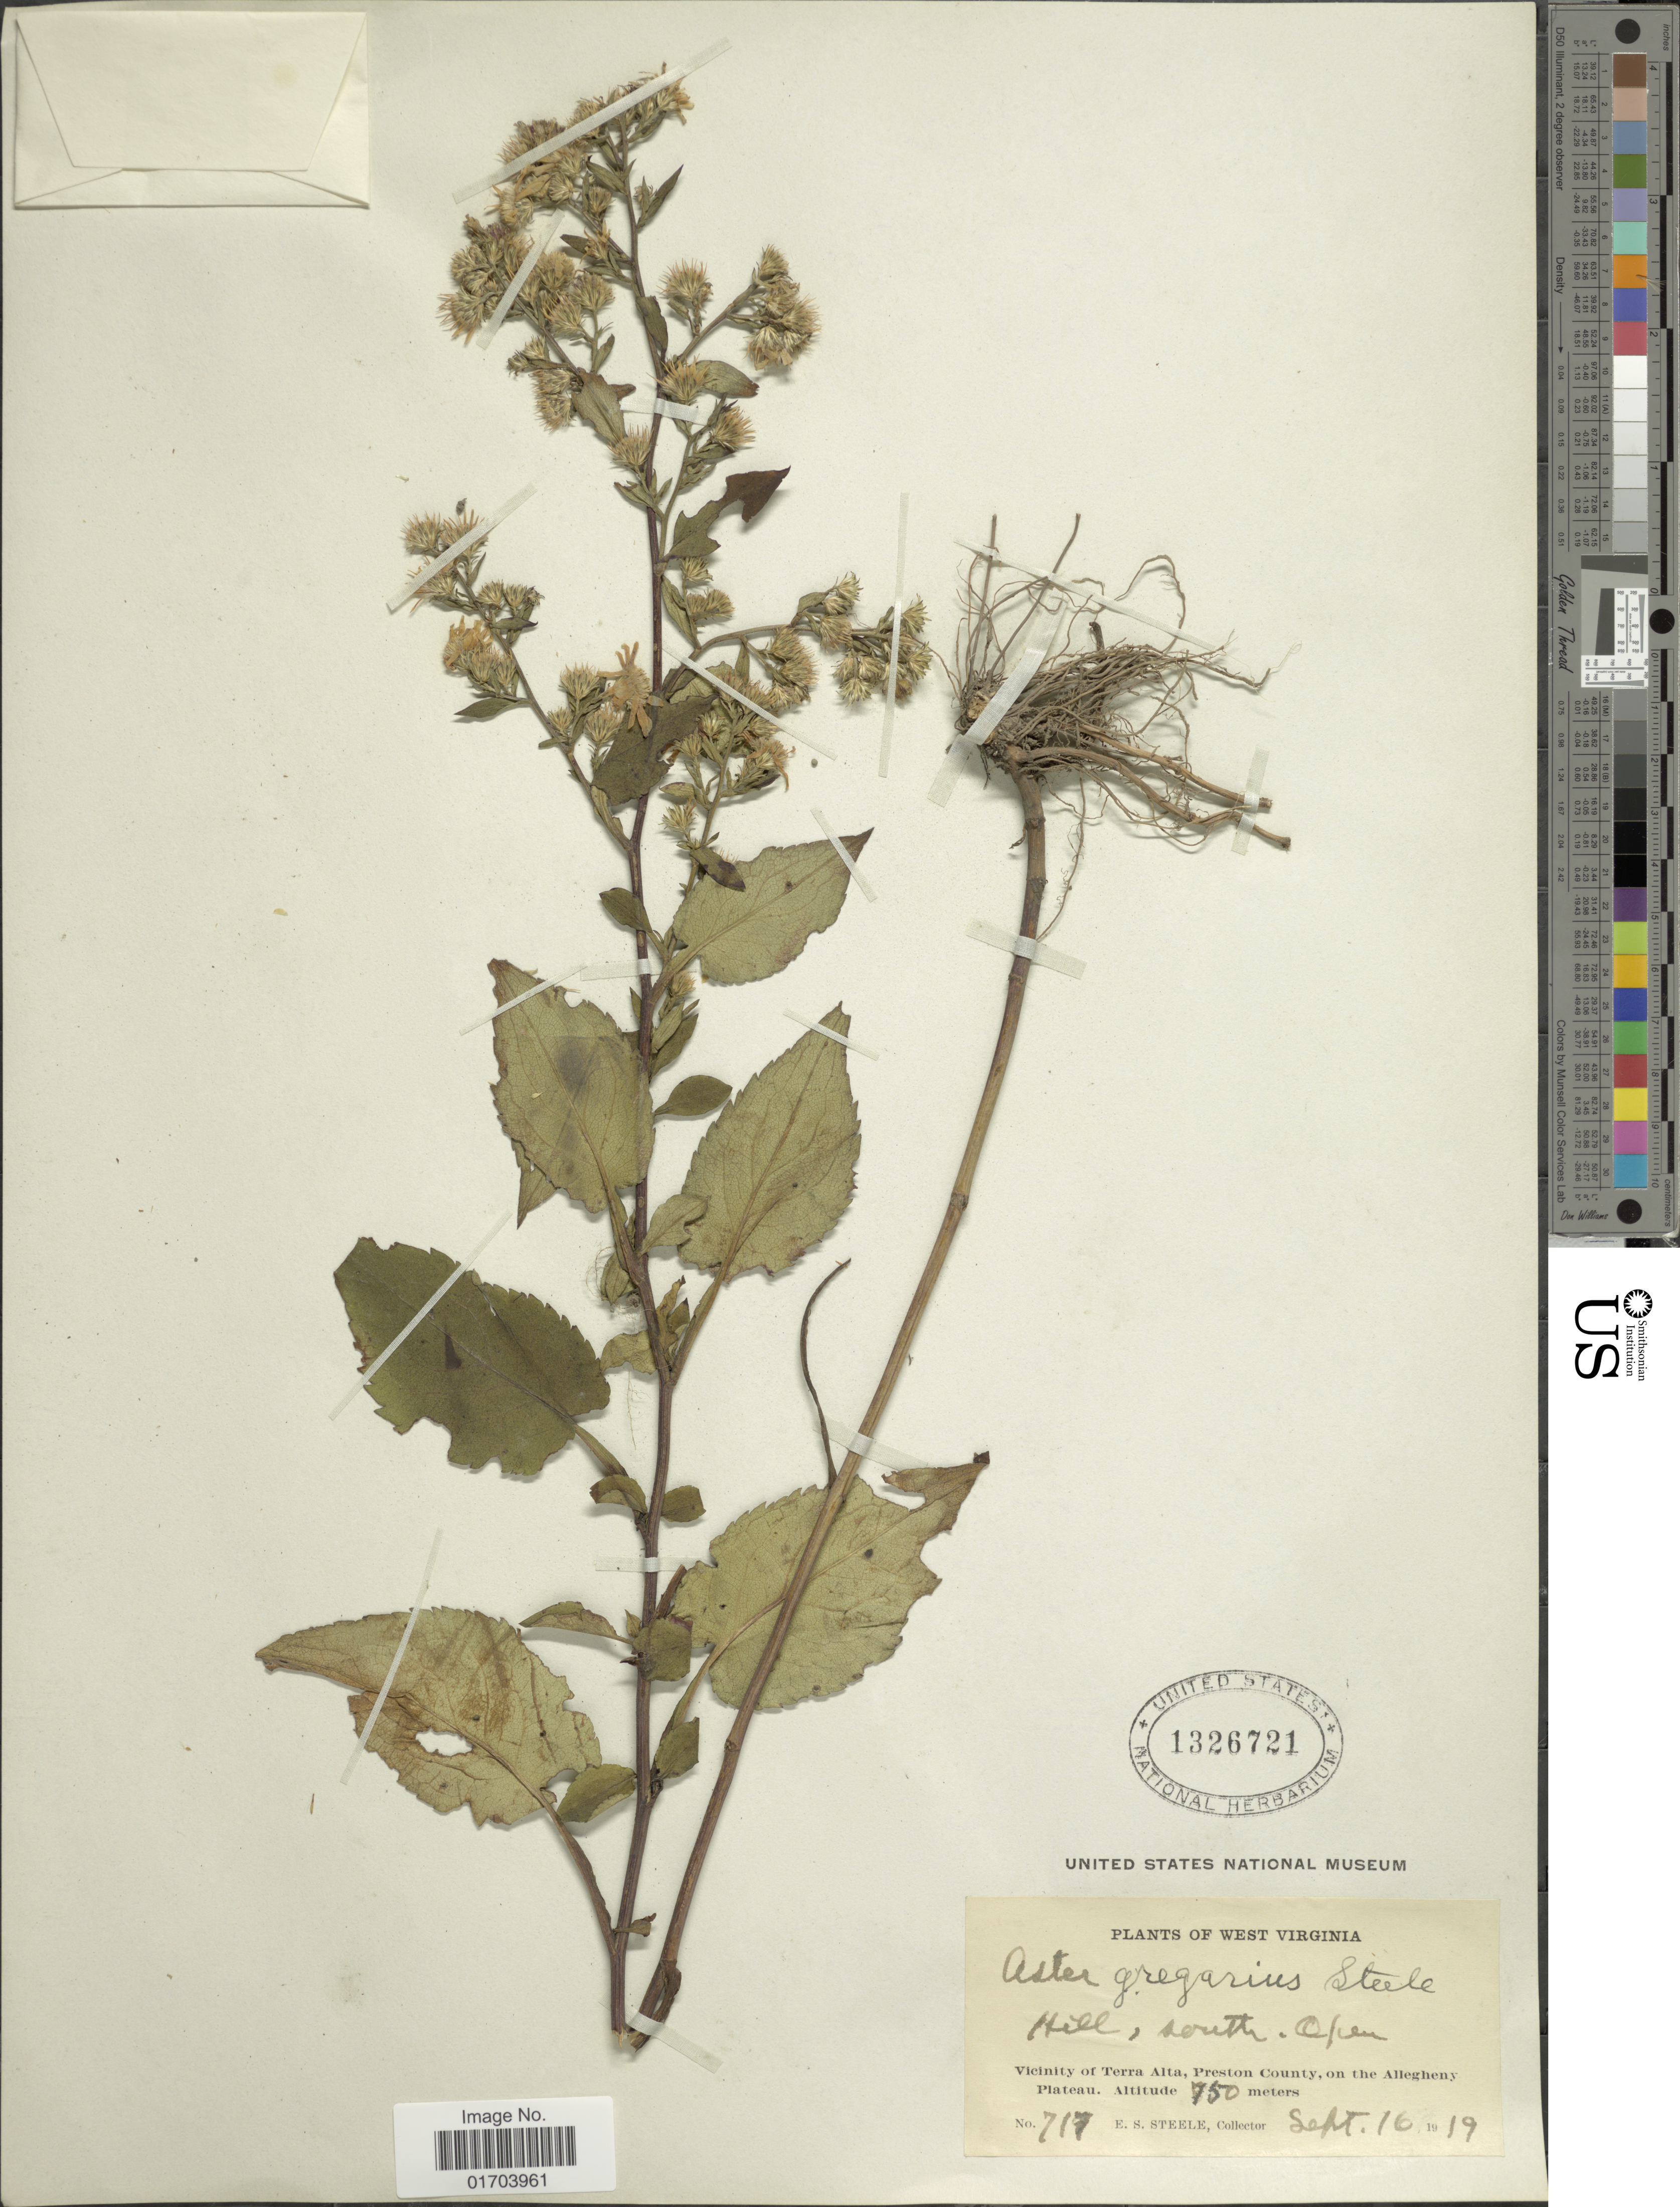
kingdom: Plantae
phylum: Tracheophyta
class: Magnoliopsida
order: Asterales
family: Asteraceae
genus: Aster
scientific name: Aster gregarius E.S. Steele sp. nov. ined.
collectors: E. Steele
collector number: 717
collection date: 1919-09-16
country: United States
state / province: West Virginia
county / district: Preston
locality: Hill, South, open, Vicinity of Terra Alta, Preston County, on the Allegheny Plateau.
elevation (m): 750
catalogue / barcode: US 1326721